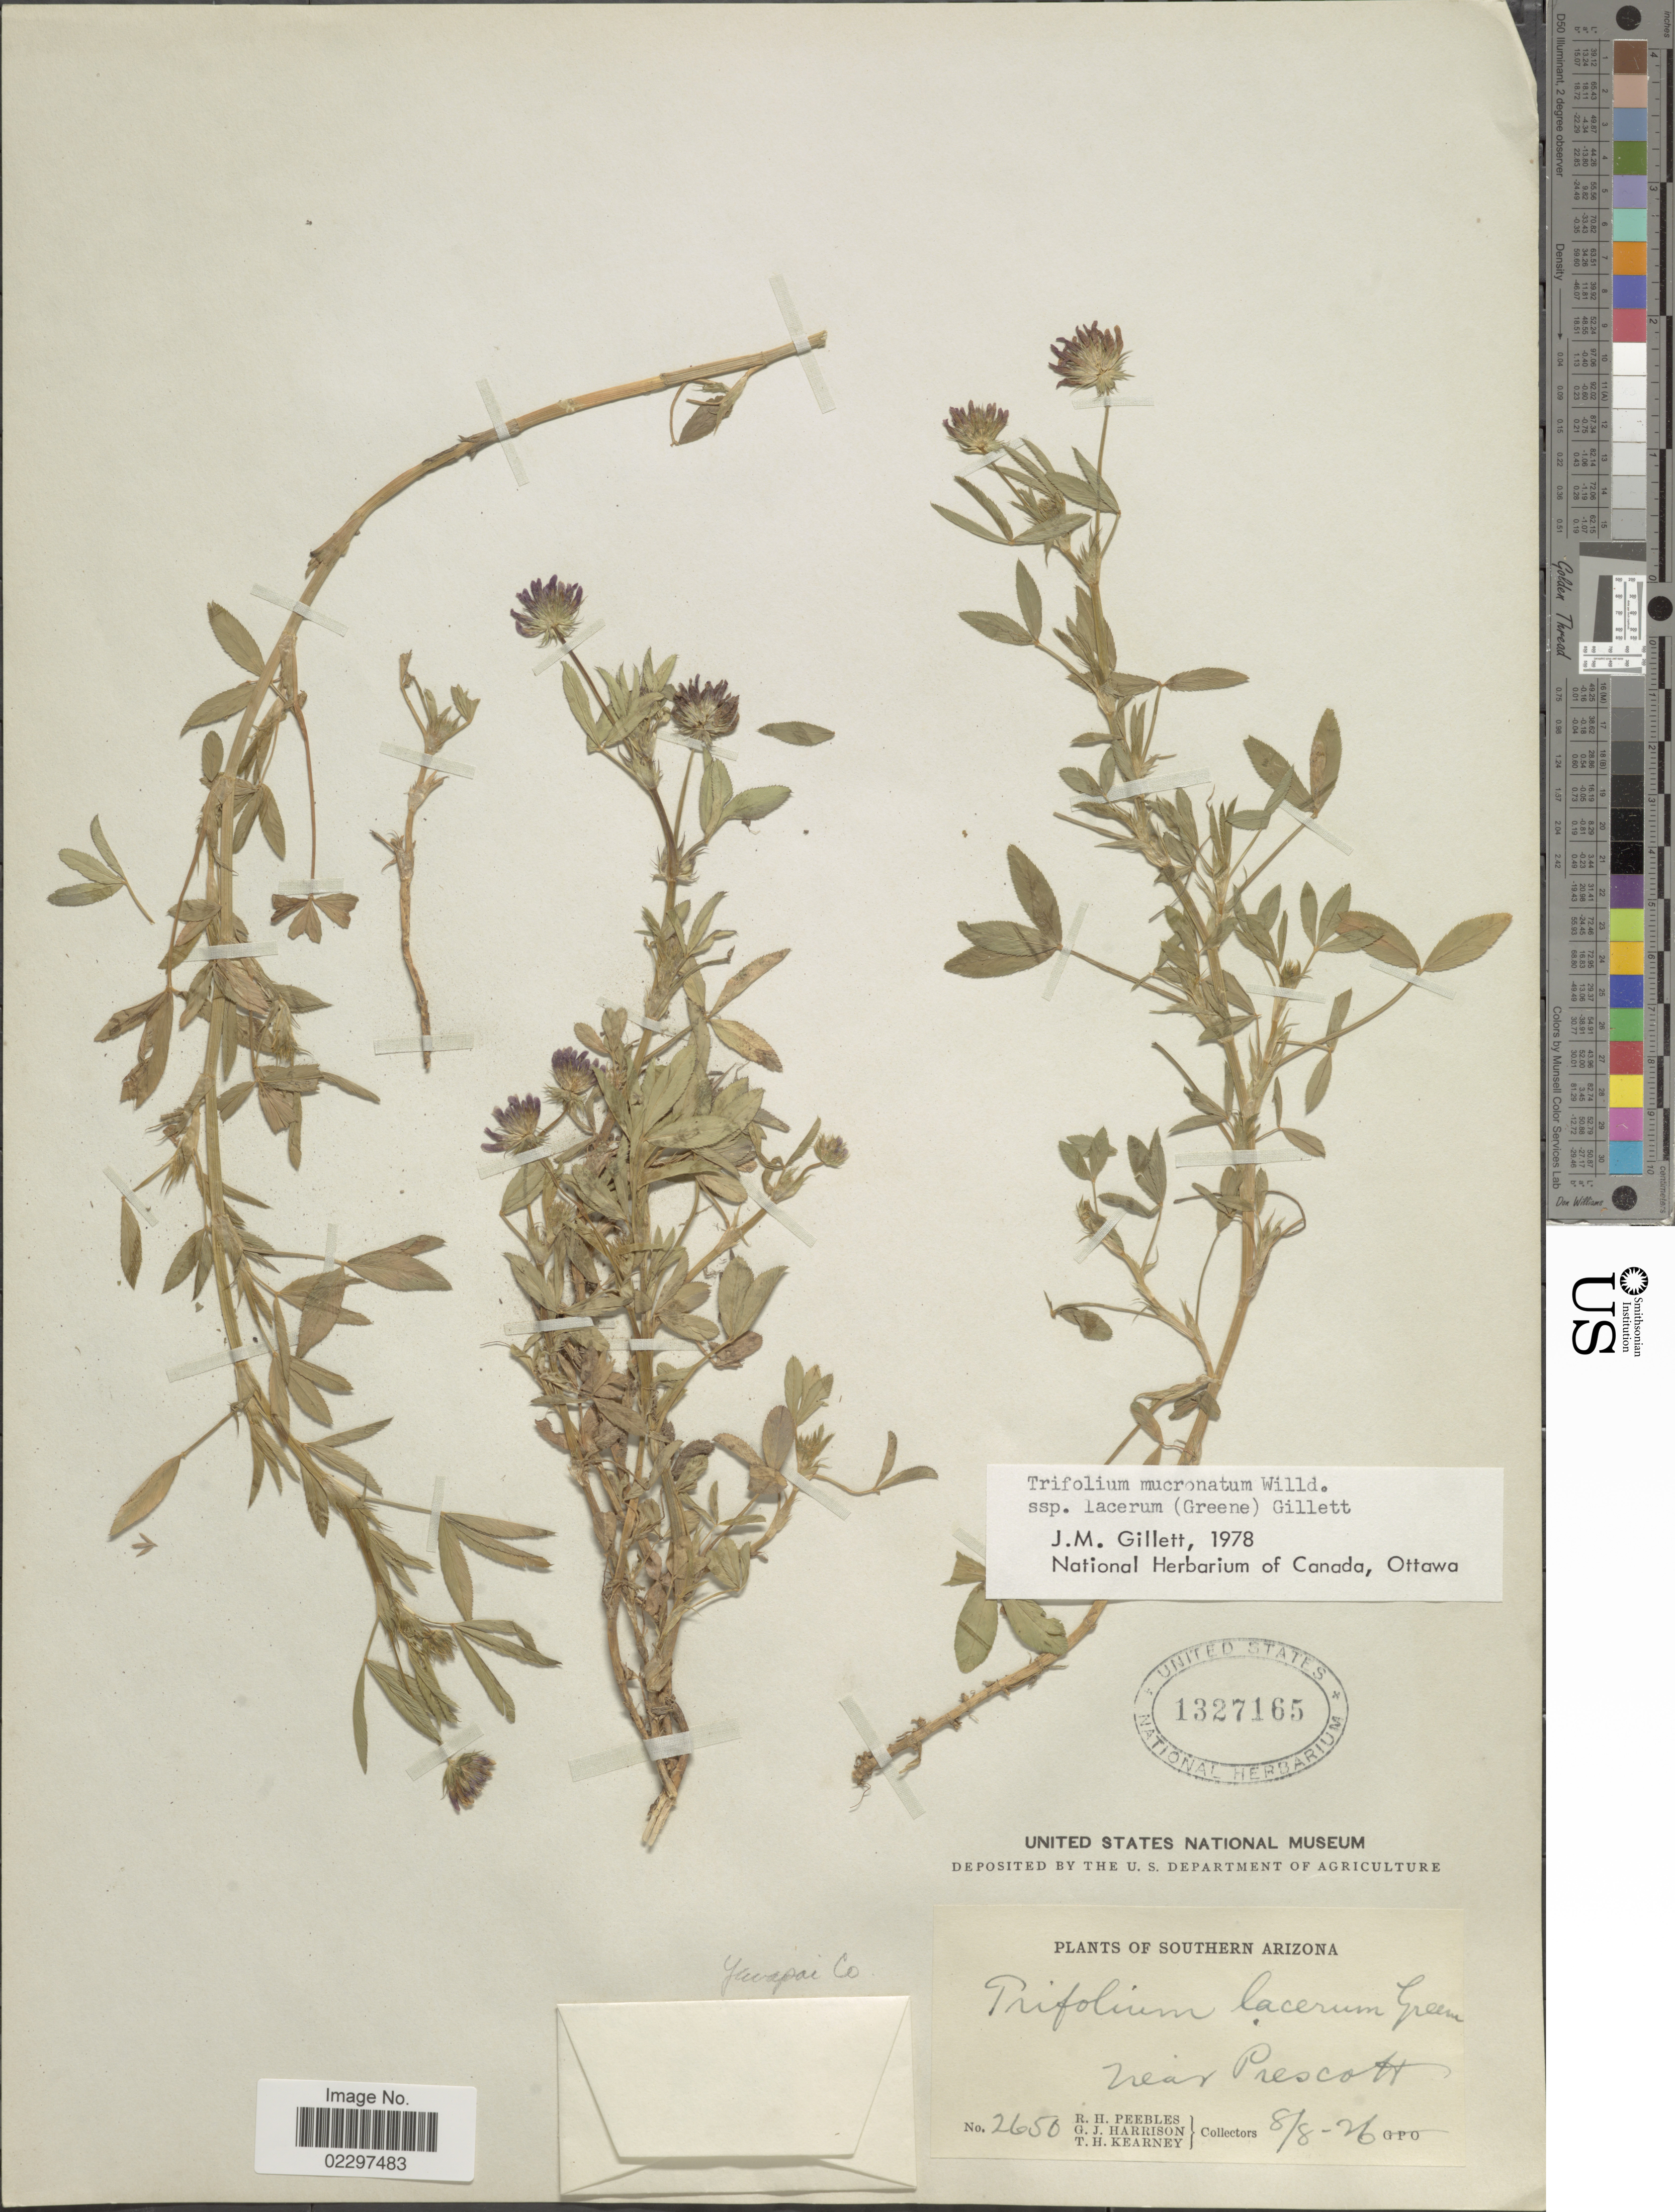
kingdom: Plantae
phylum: Tracheophyta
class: Magnoliopsida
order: Fabales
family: Fabaceae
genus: Trifolium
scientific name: Trifolium mucronatum subsp. lacerum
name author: Willd. ex Spreng.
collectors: R. H. Peebles, G. J. Harrison & T. H. Kearney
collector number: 2650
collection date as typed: Transcribed d/m/y: 8/8/26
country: United States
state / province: Arizona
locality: Southern Arizona. Near Prescott. Javipai Co.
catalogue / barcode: US 1327165